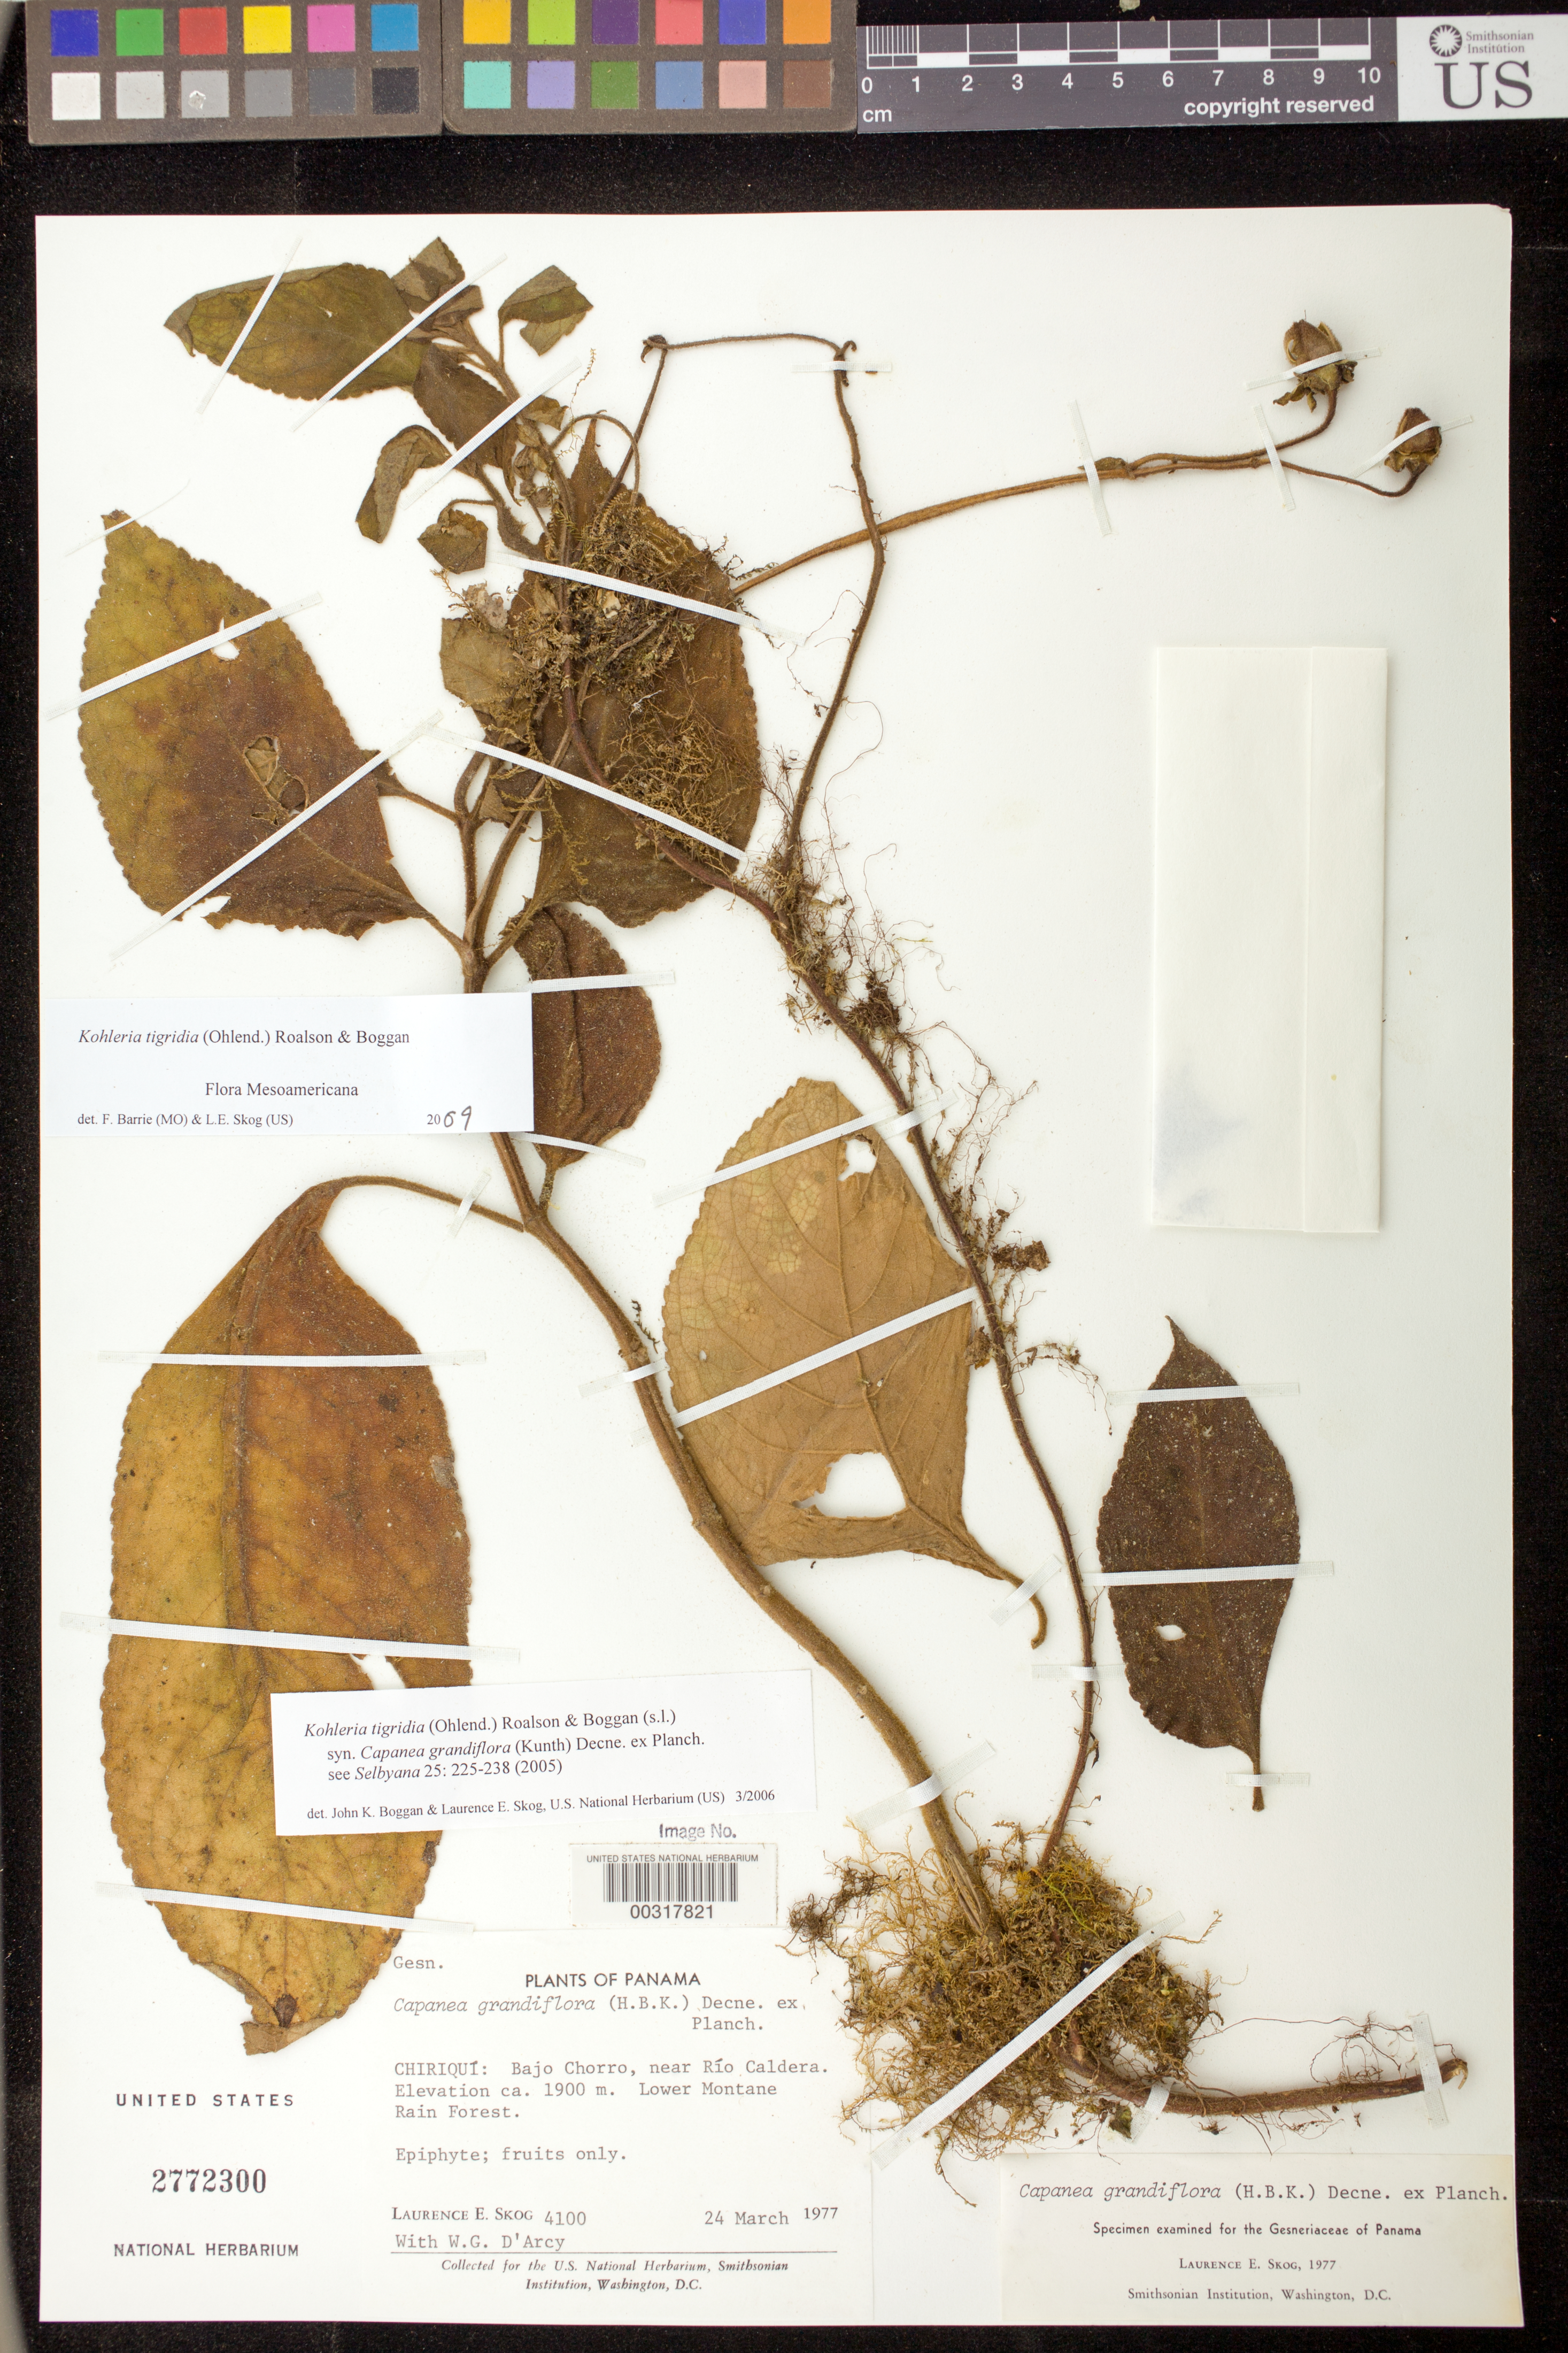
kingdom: Plantae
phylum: Tracheophyta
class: Magnoliopsida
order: Lamiales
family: Gesneriaceae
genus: Kohleria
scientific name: Kohleria tigridia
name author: (Ohlend.) Roalson & Boggan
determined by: Boggan, J. K.; Skog, L. E.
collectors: L. E. Skog & W. G. D'Arcy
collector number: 4100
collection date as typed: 24 Mar 1977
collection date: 1977-03-24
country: Panama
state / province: Chiriquí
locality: Bajo Chorro, near Rio Caldera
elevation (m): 1900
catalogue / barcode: US 2772300